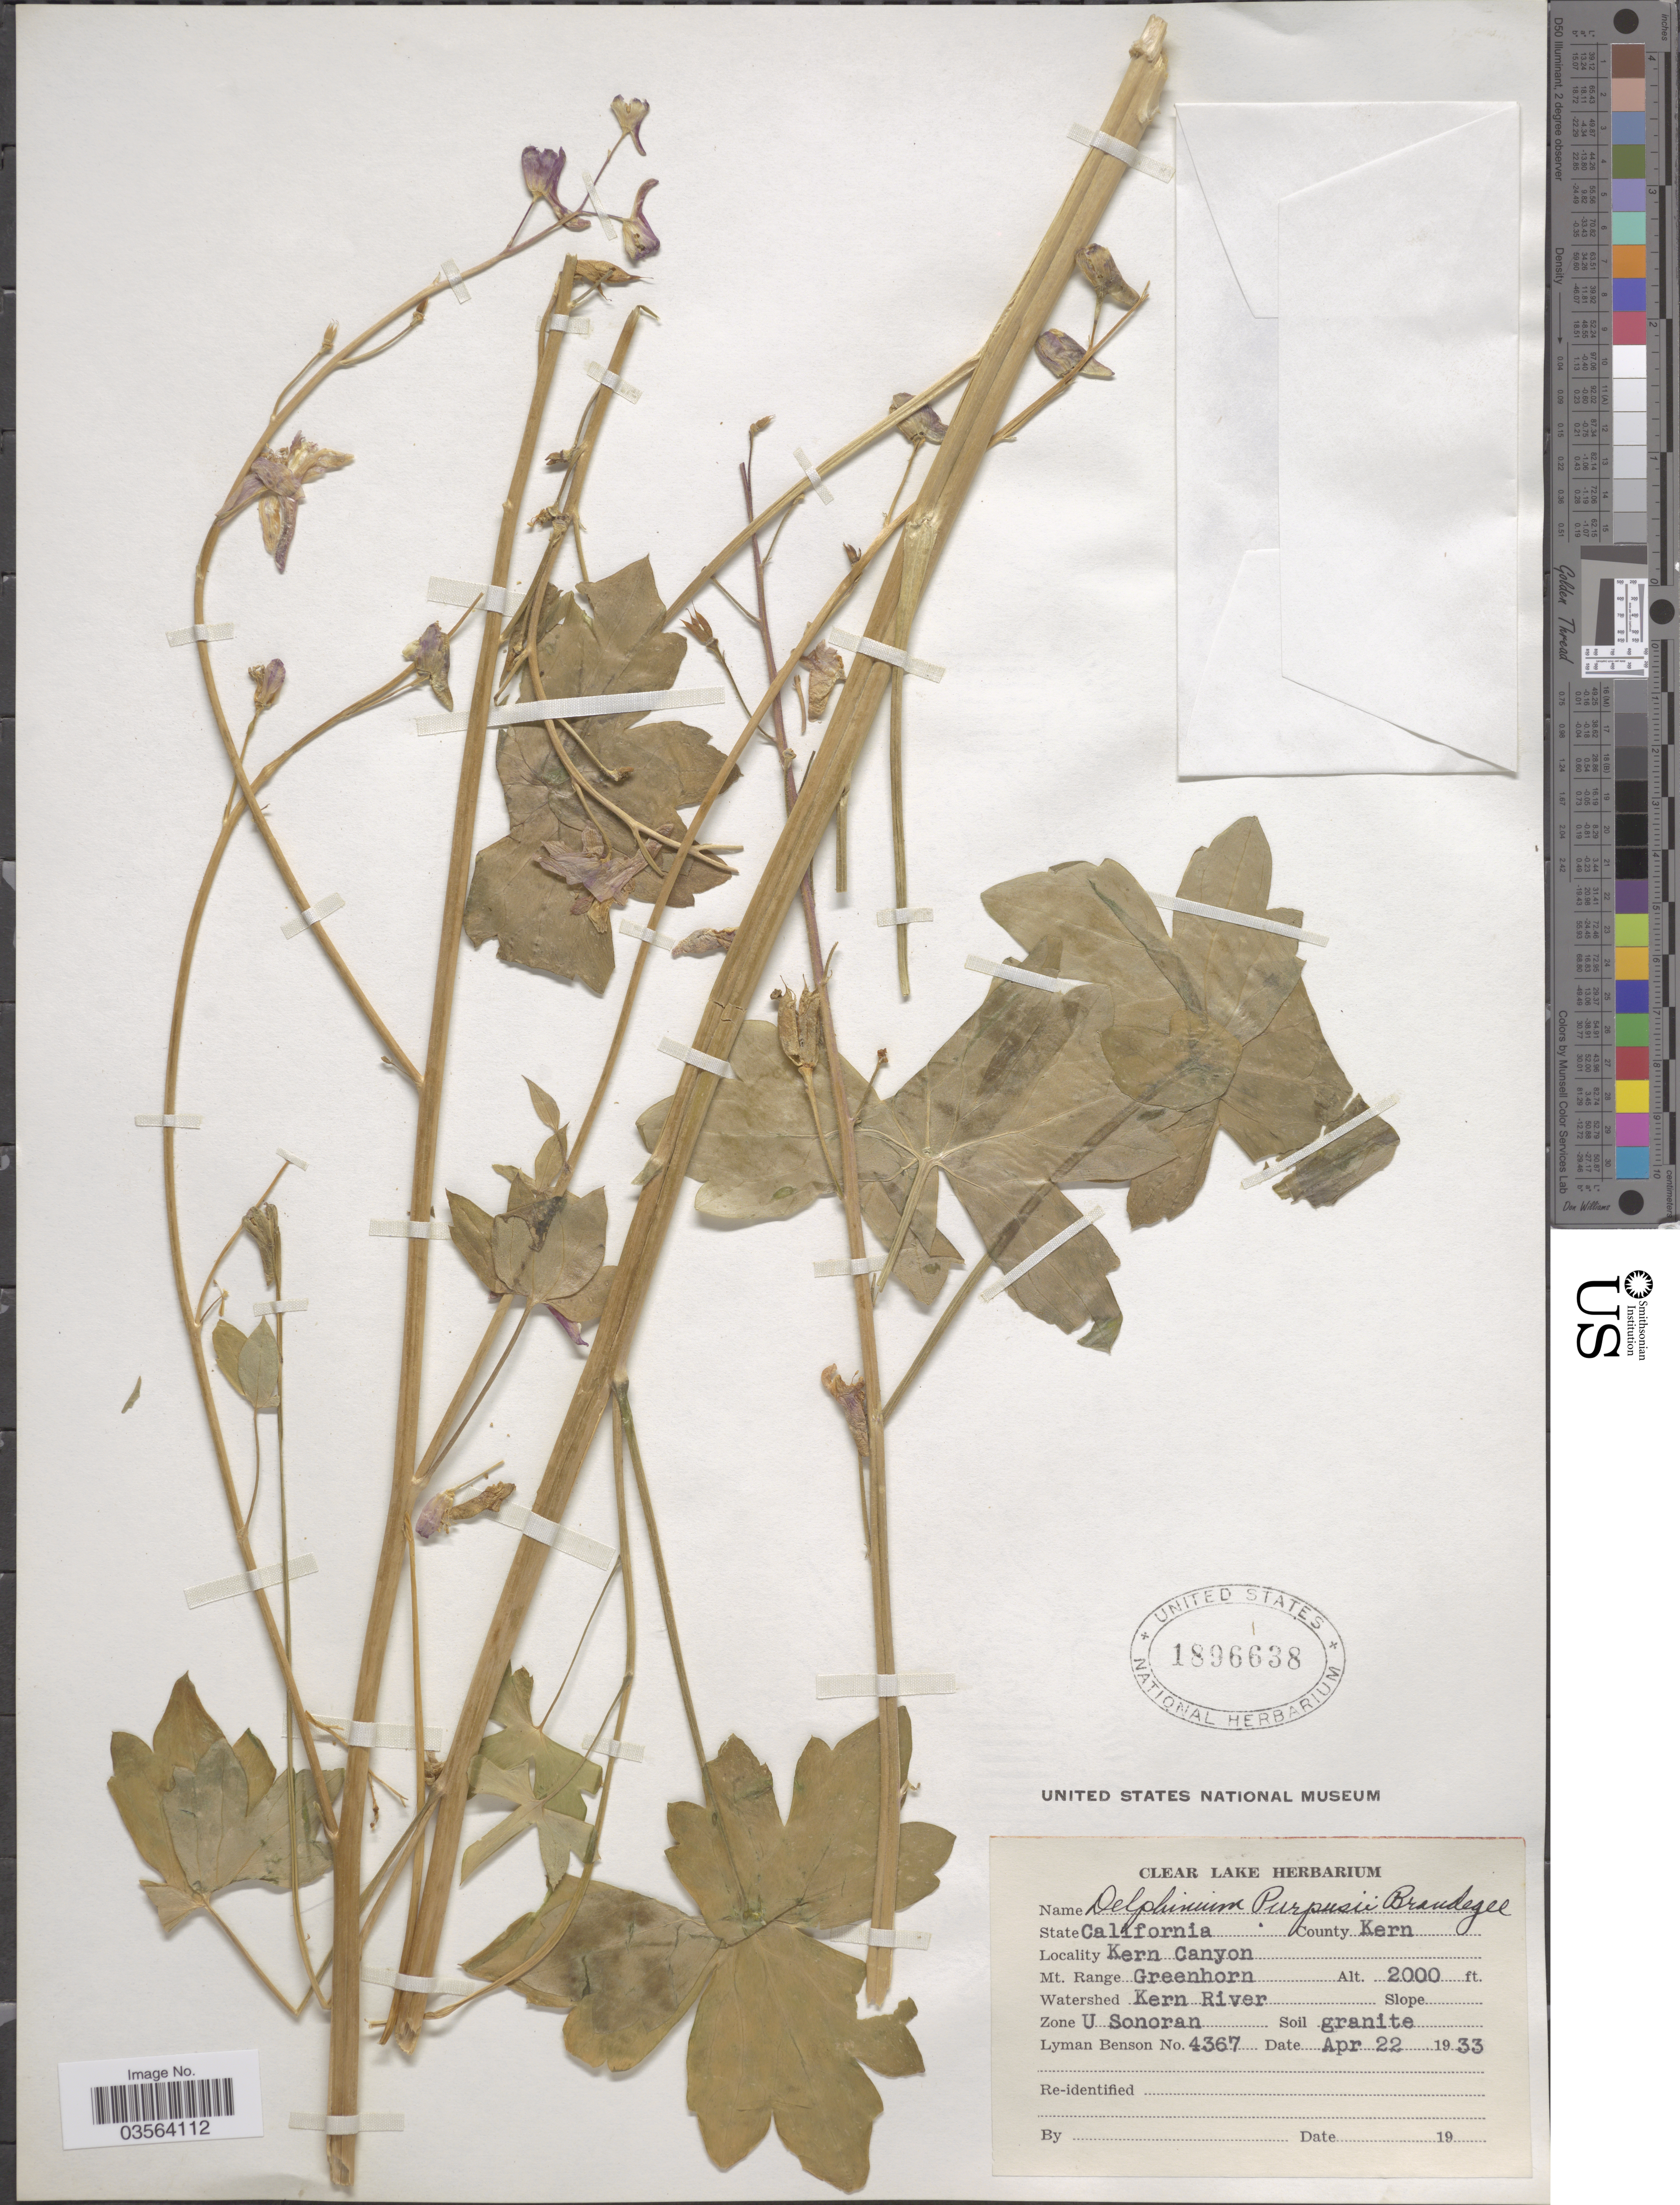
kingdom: Plantae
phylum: Tracheophyta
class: Magnoliopsida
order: Ranunculales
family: Ranunculaceae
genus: Delphinium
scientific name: Delphinium purpusii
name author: Brandegee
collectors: L. D. Benson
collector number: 4367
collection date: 1933-04-22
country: United States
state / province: California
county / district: Kern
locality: County Kern. Kern Canyon. Mt. Range Greenhorn. Watershed Kern River. Zone U Sonoran.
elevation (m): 610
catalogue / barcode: US 1896638